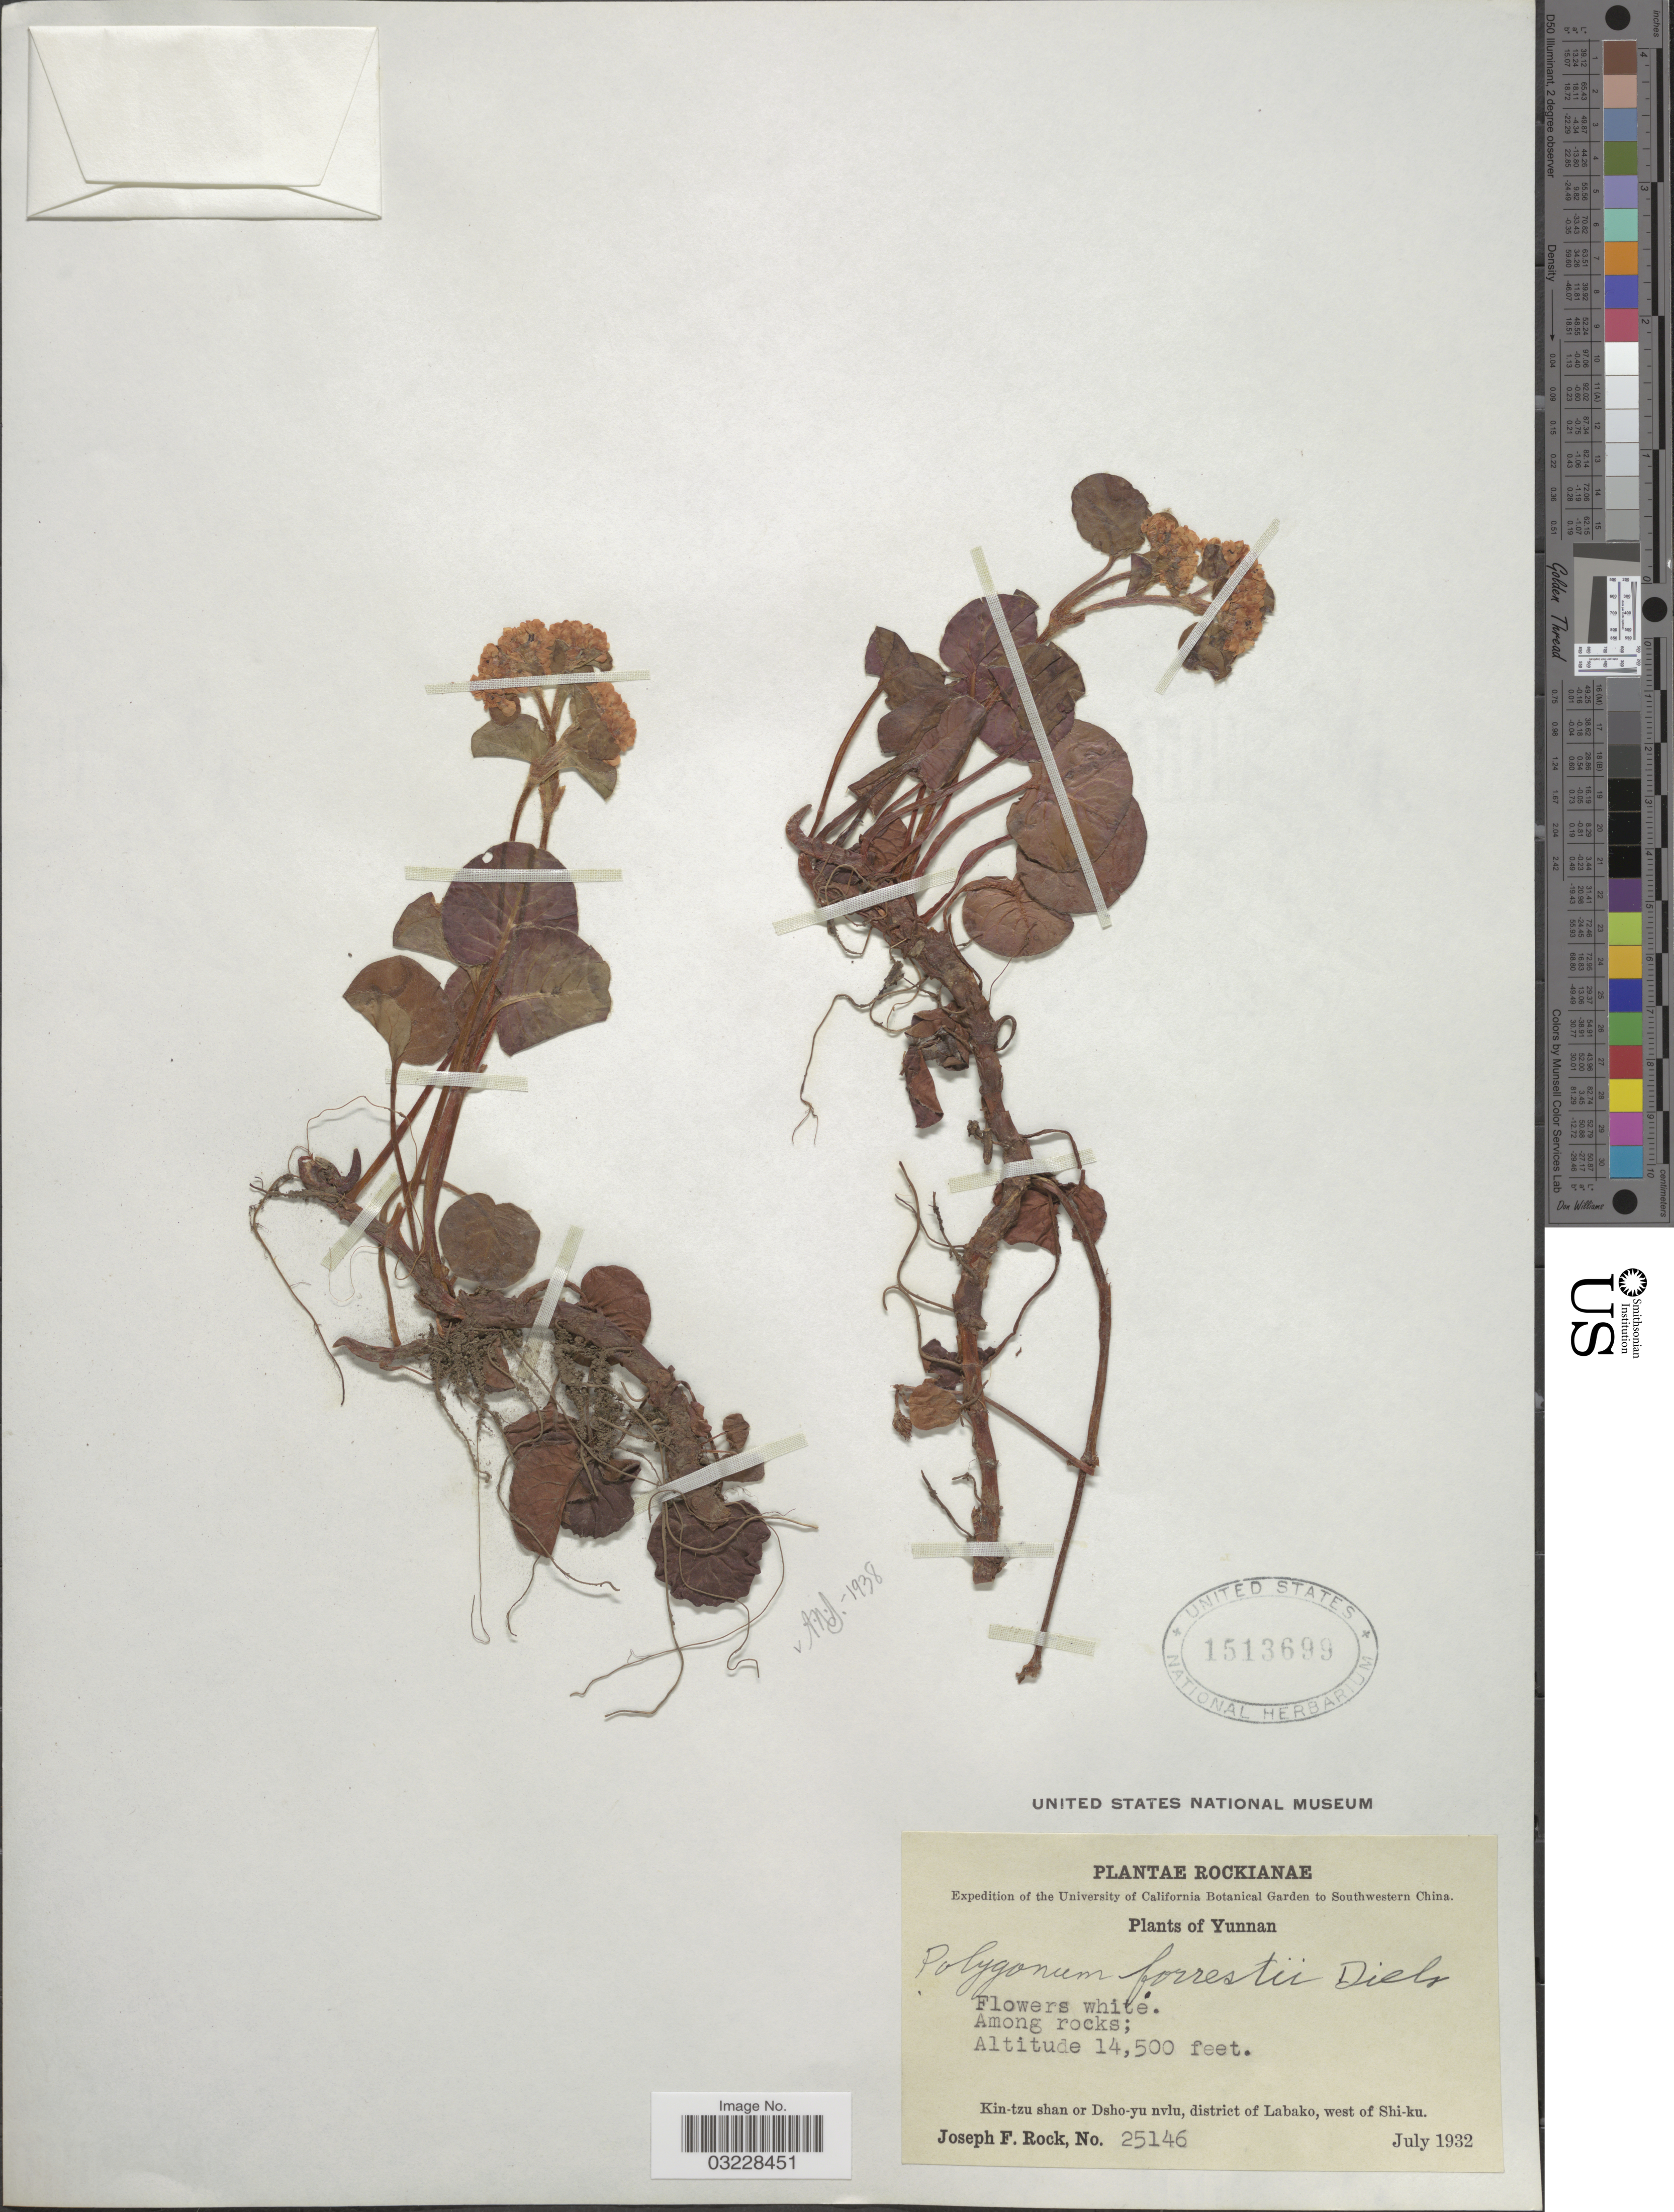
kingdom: Plantae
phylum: Tracheophyta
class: Magnoliopsida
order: Caryophyllales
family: Polygonaceae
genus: Koenigia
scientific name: Koenigia forrestii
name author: (Diels) T.M. Schust. & Měsíček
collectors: J. F. Rock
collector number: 25146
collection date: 1932-07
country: China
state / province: Yunnan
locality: Southwestern China. Kin-tzu or Dsho-yu nvlu, district of Labako, west of Shi-ku.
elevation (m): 4420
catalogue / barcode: US 1513699